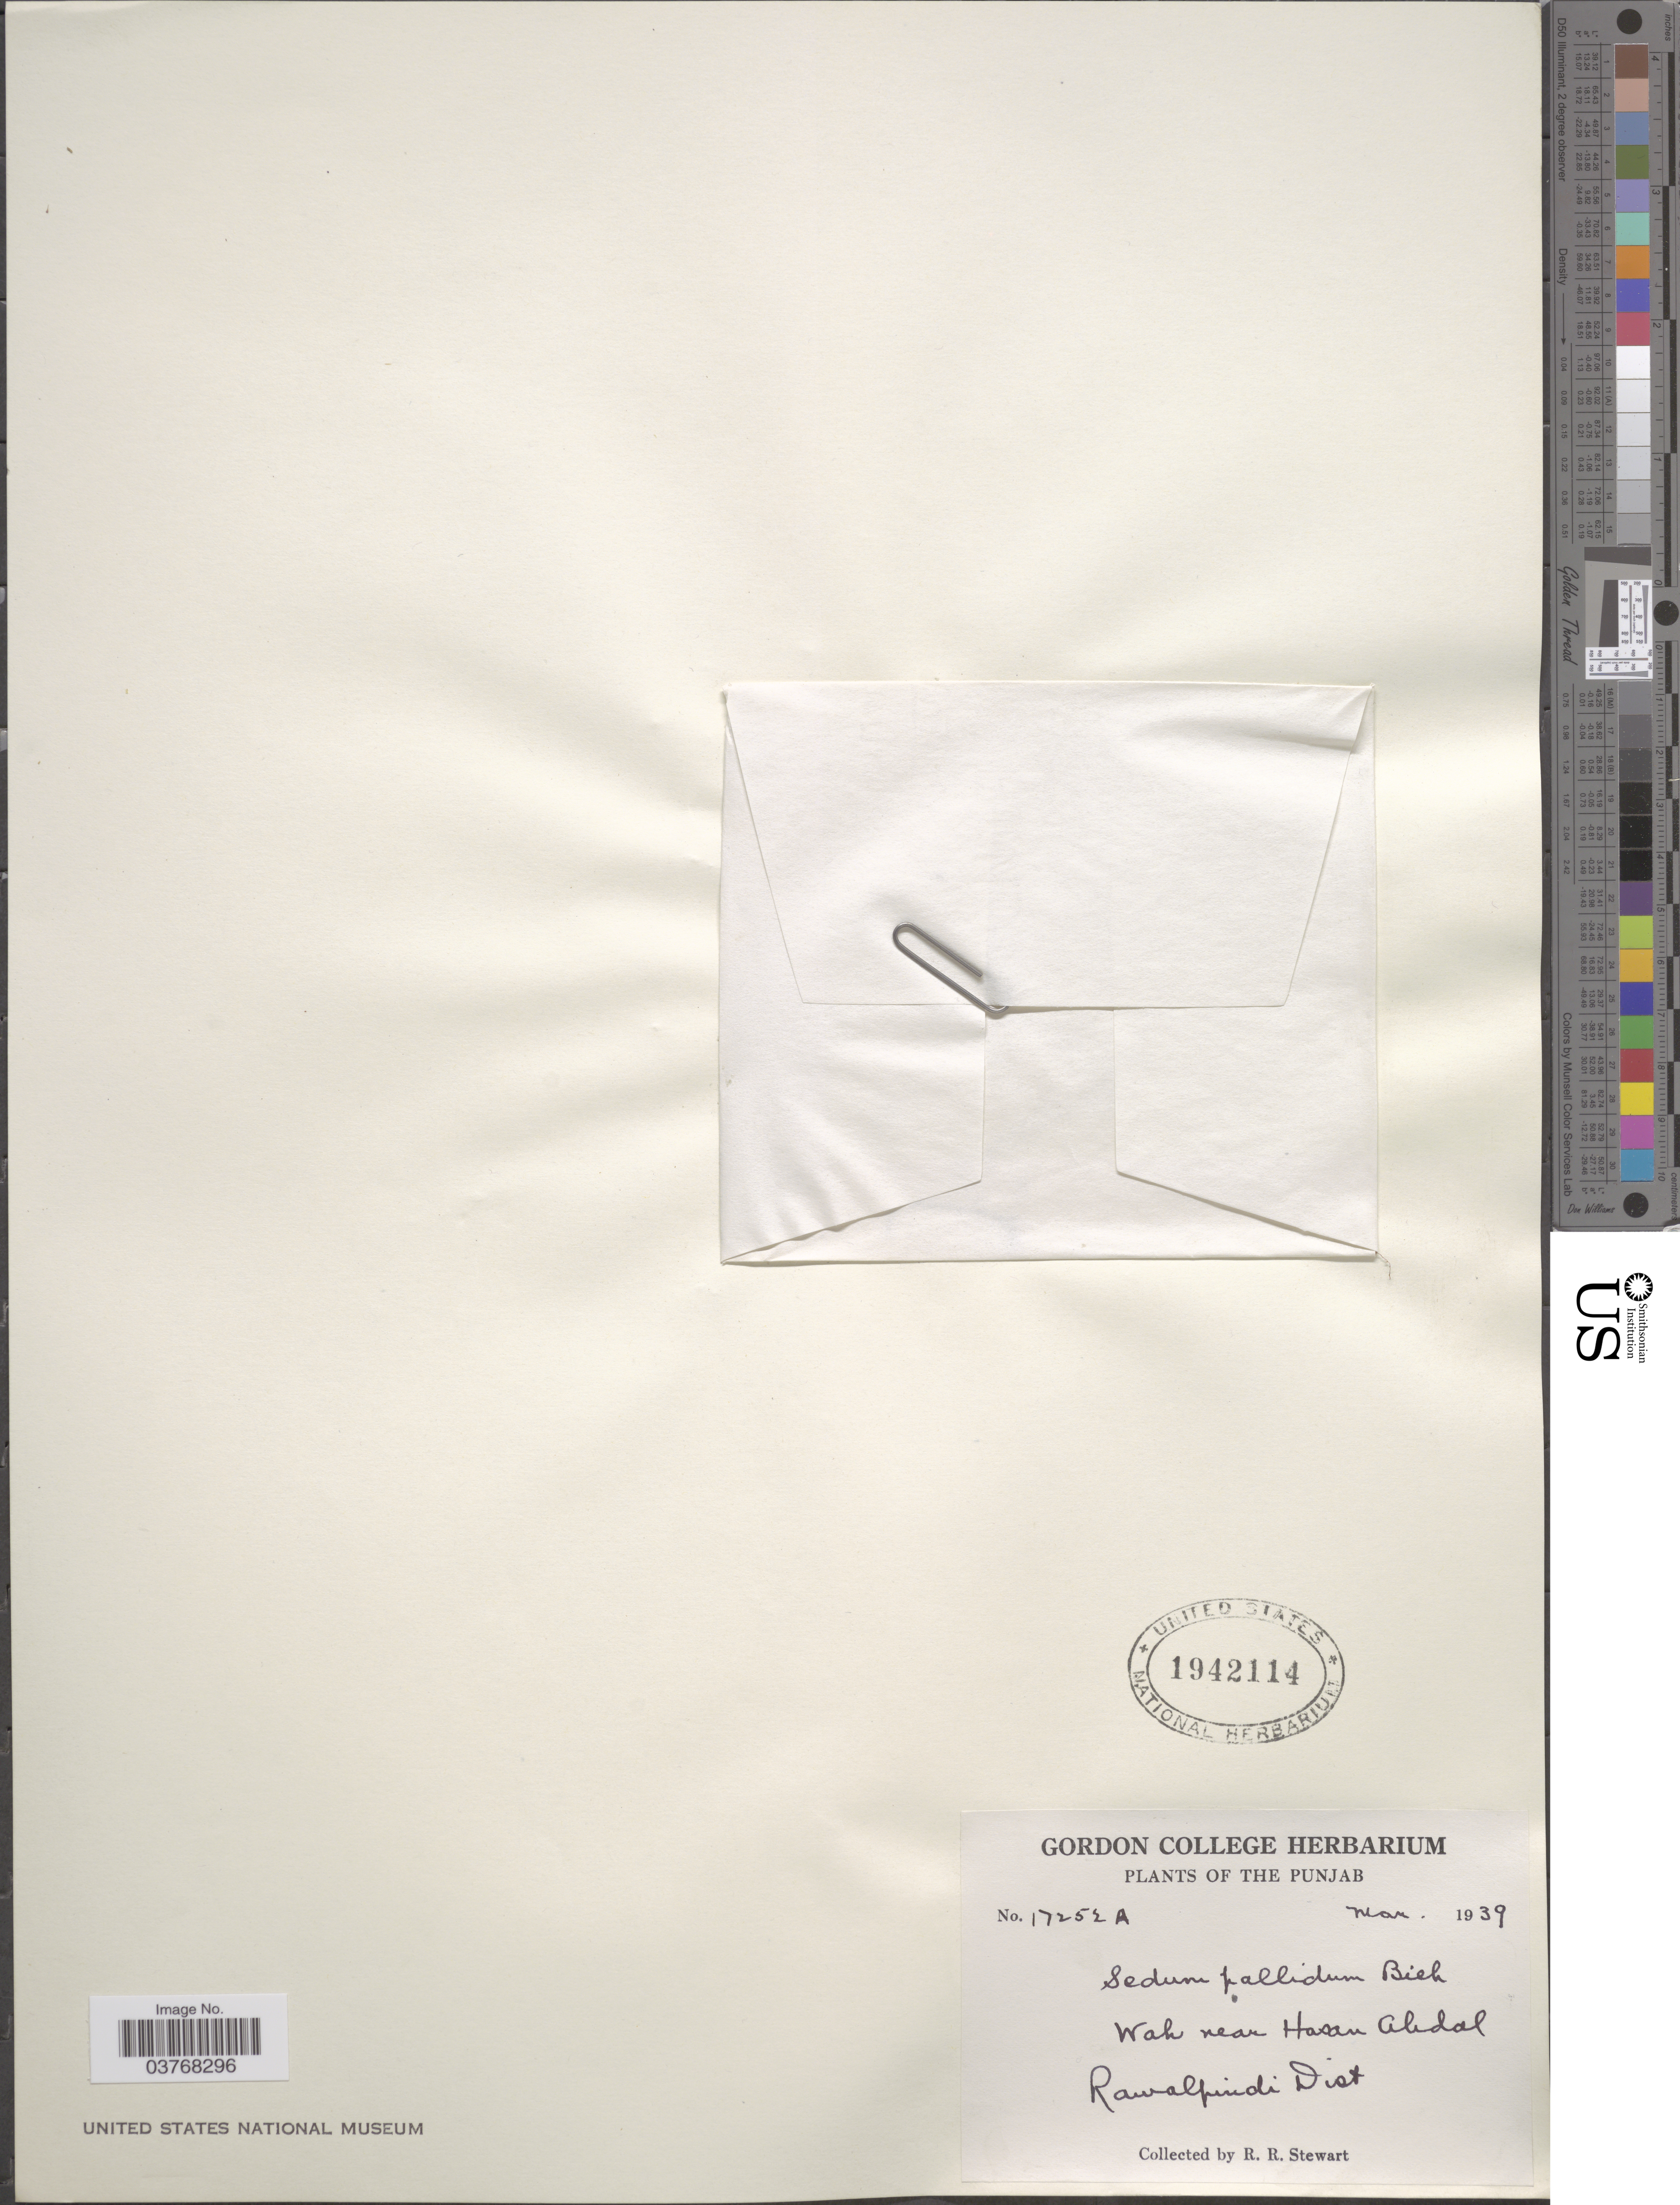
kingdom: Plantae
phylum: Tracheophyta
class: Magnoliopsida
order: Saxifragales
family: Crassulaceae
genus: Sedum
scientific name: Sedum pallidum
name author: M. Bieb.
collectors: R. Stewart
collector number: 17252A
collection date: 1939-03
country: Pakistan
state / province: Punjab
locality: Wah near Hasan Abdal, Rawalpindi Dist.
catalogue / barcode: US 1942114